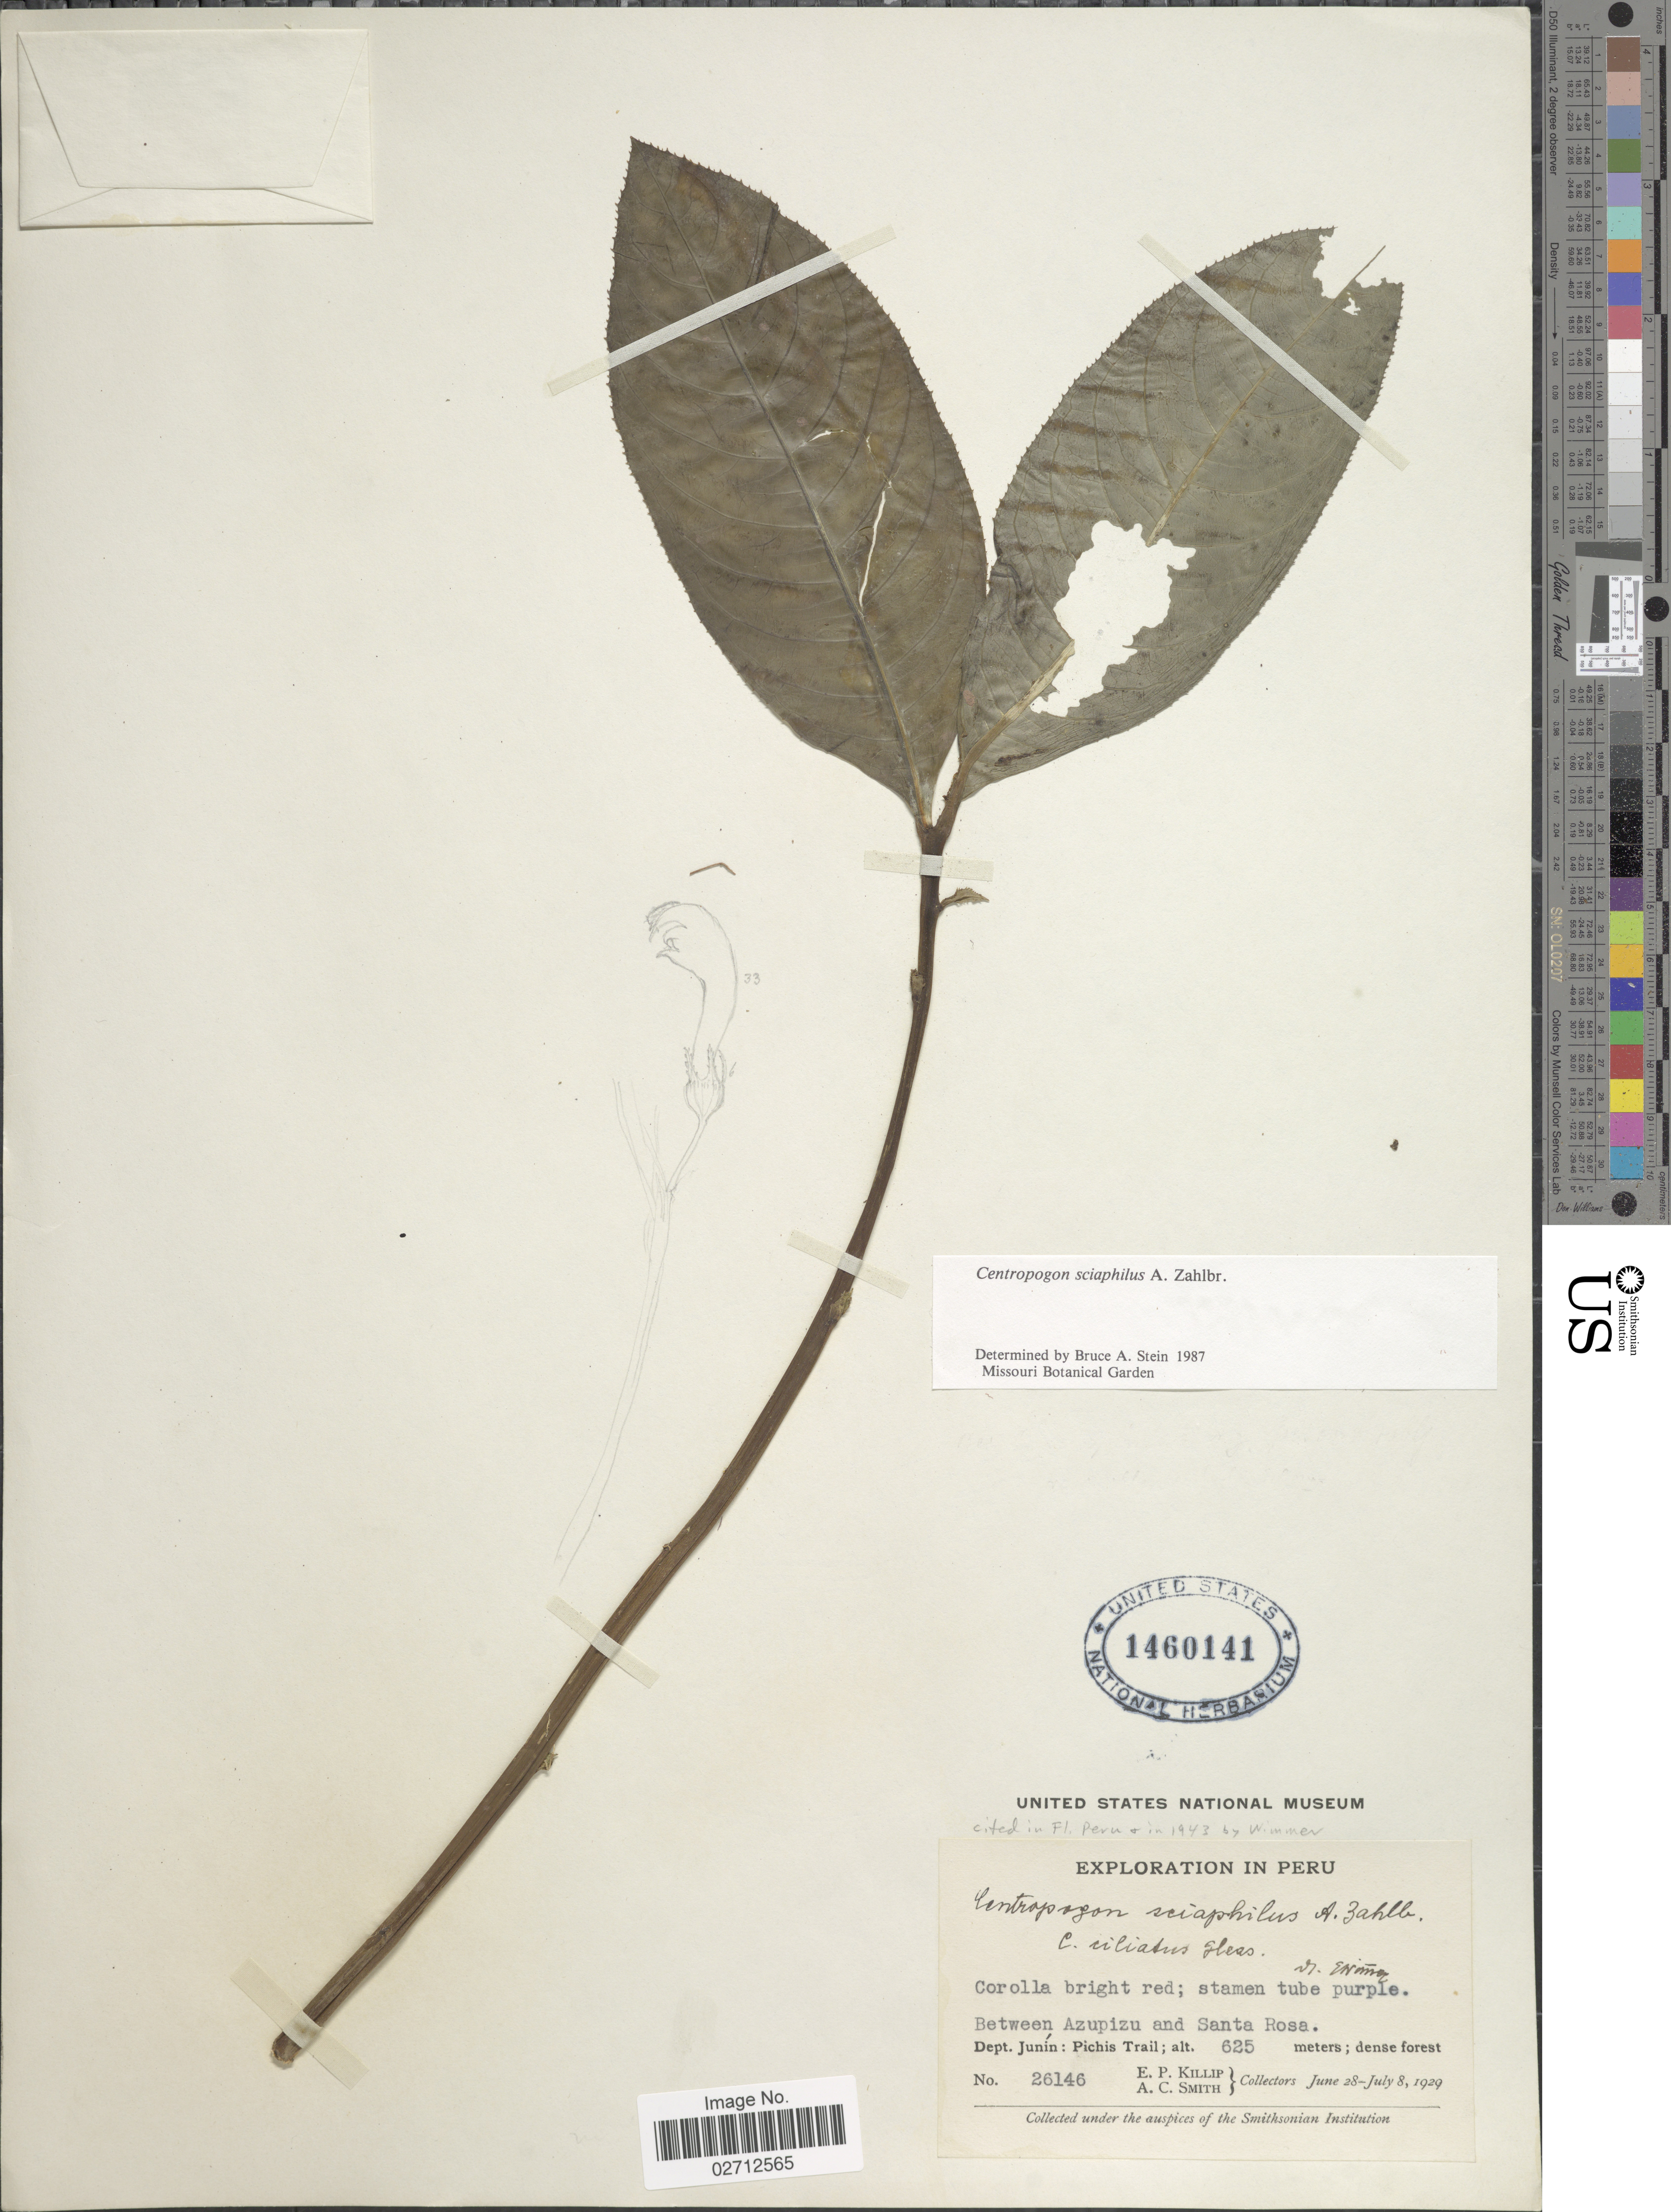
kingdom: Plantae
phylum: Tracheophyta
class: Magnoliopsida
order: Asterales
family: Campanulaceae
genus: Centropogon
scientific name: Centropogon sciaphilus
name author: Zahlbr.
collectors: E. P. Killip & A. C. Smith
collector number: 26146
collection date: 1929-06-28/1929-07-08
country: Peru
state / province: Junín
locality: Between Azupizu and Santa Rosa. Dept. Junín: Pichis Trail; dense forest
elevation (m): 625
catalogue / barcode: US 1460141